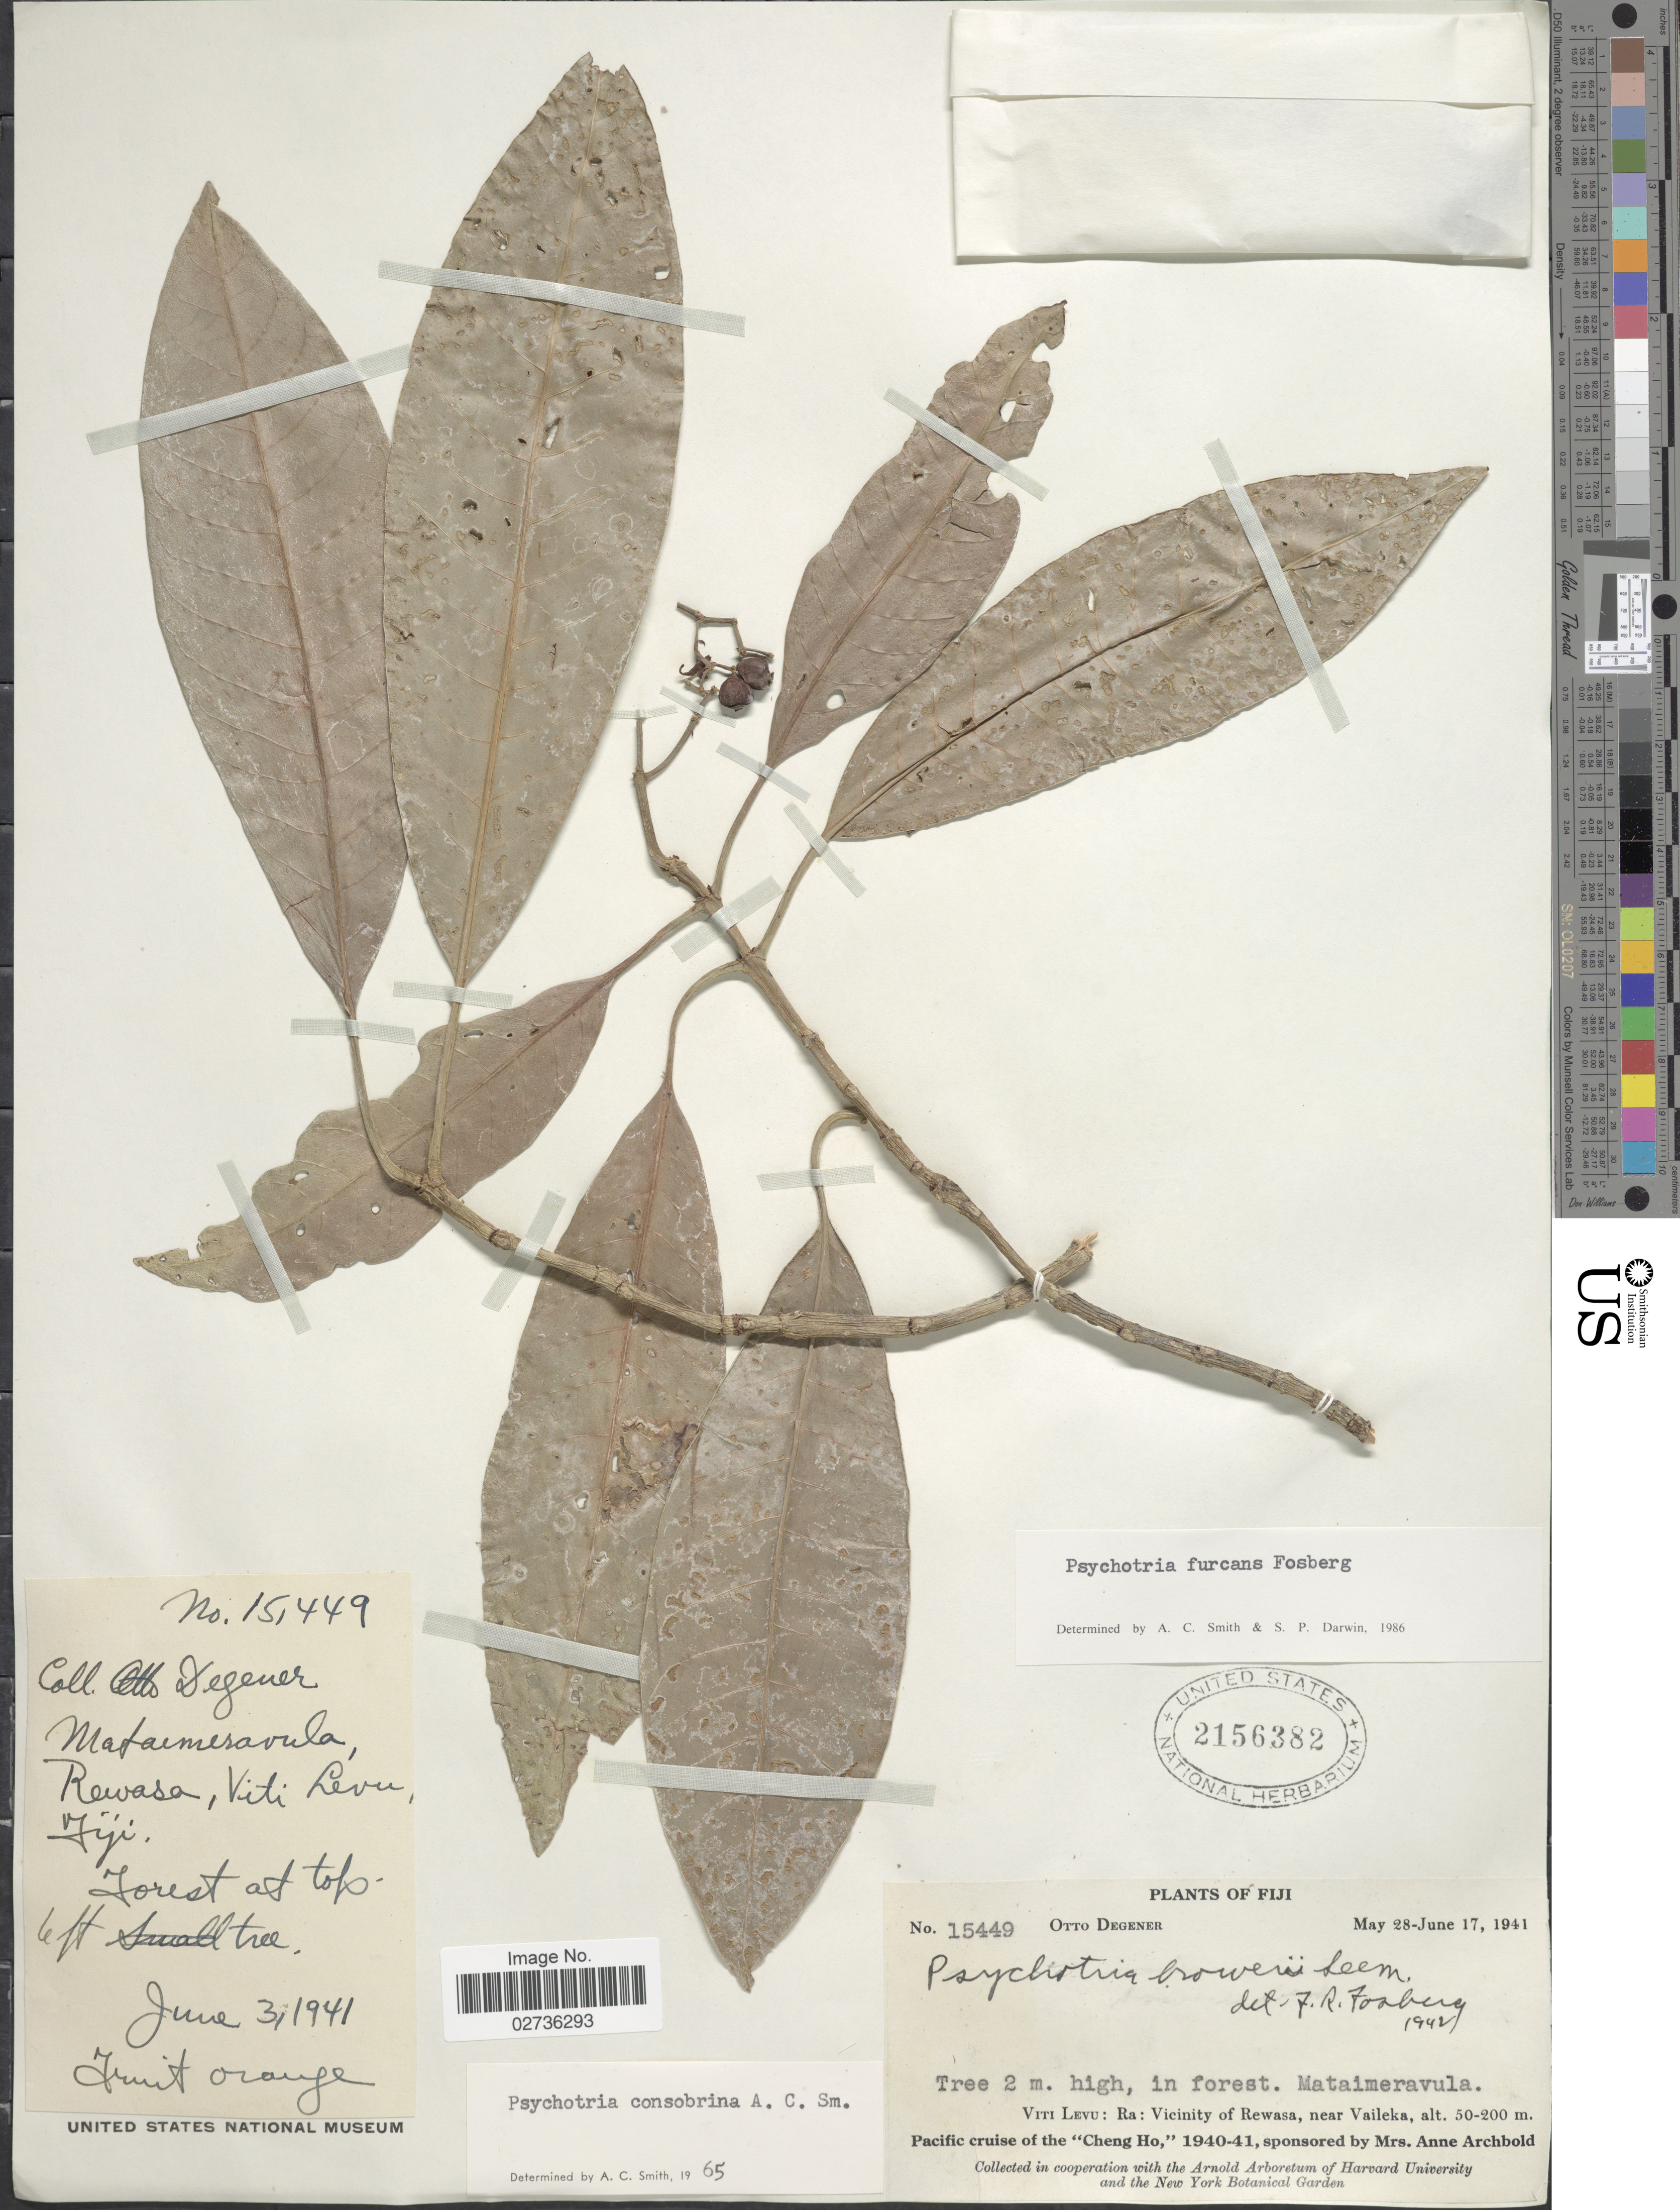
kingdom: Plantae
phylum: Tracheophyta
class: Magnoliopsida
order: Gentianales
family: Rubiaceae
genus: Psychotria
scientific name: Psychotria furcans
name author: Fosberg in A.C. Sm.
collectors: O. Degener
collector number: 15449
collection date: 1941-06-03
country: Fiji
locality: Mataimeravula. Viti Levu: Ra: Vicinity of Rewasa, near Vaileka. Forest at top.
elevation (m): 50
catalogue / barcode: US 2156382